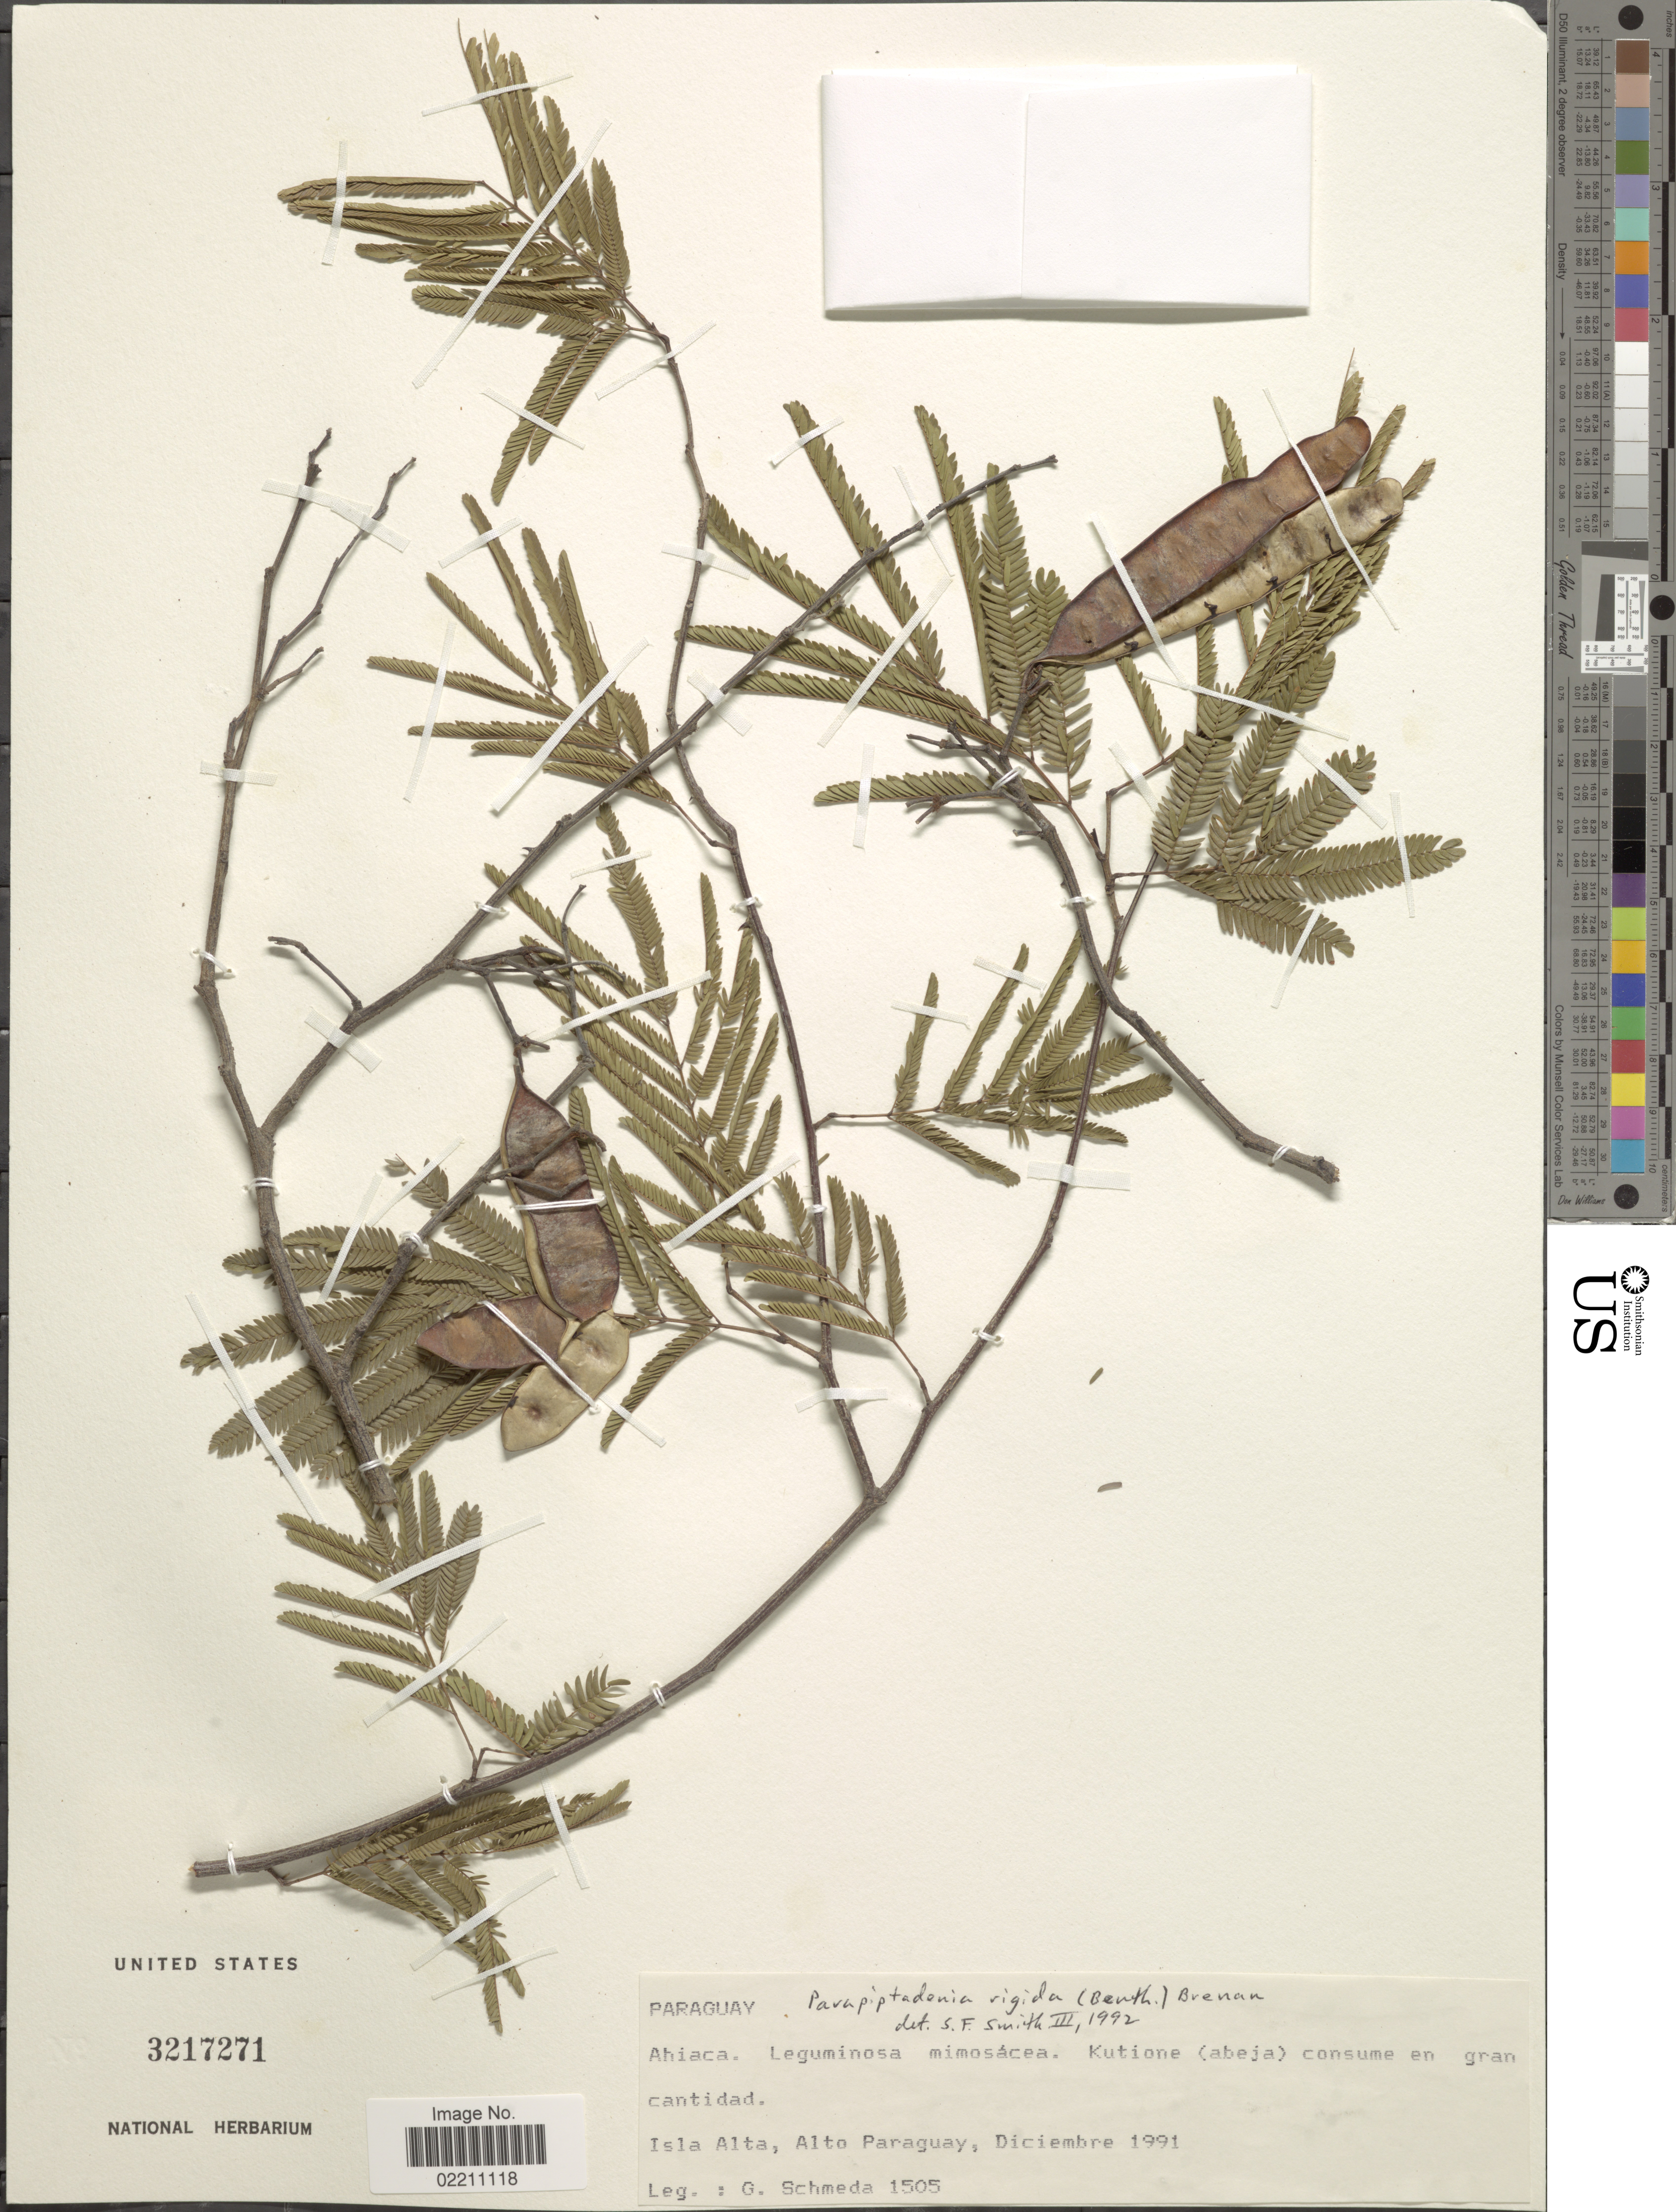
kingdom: Plantae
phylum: Tracheophyta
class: Magnoliopsida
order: Fabales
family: Fabaceae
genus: Parapiptadenia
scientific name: Parapiptadenia rigida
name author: (Benth.) Brenan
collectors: G. Schmeda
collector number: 1505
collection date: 1991-12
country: Paraguay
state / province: Alto Paraguay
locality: Isla Alta, Alto Paraguay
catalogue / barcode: US 3217271